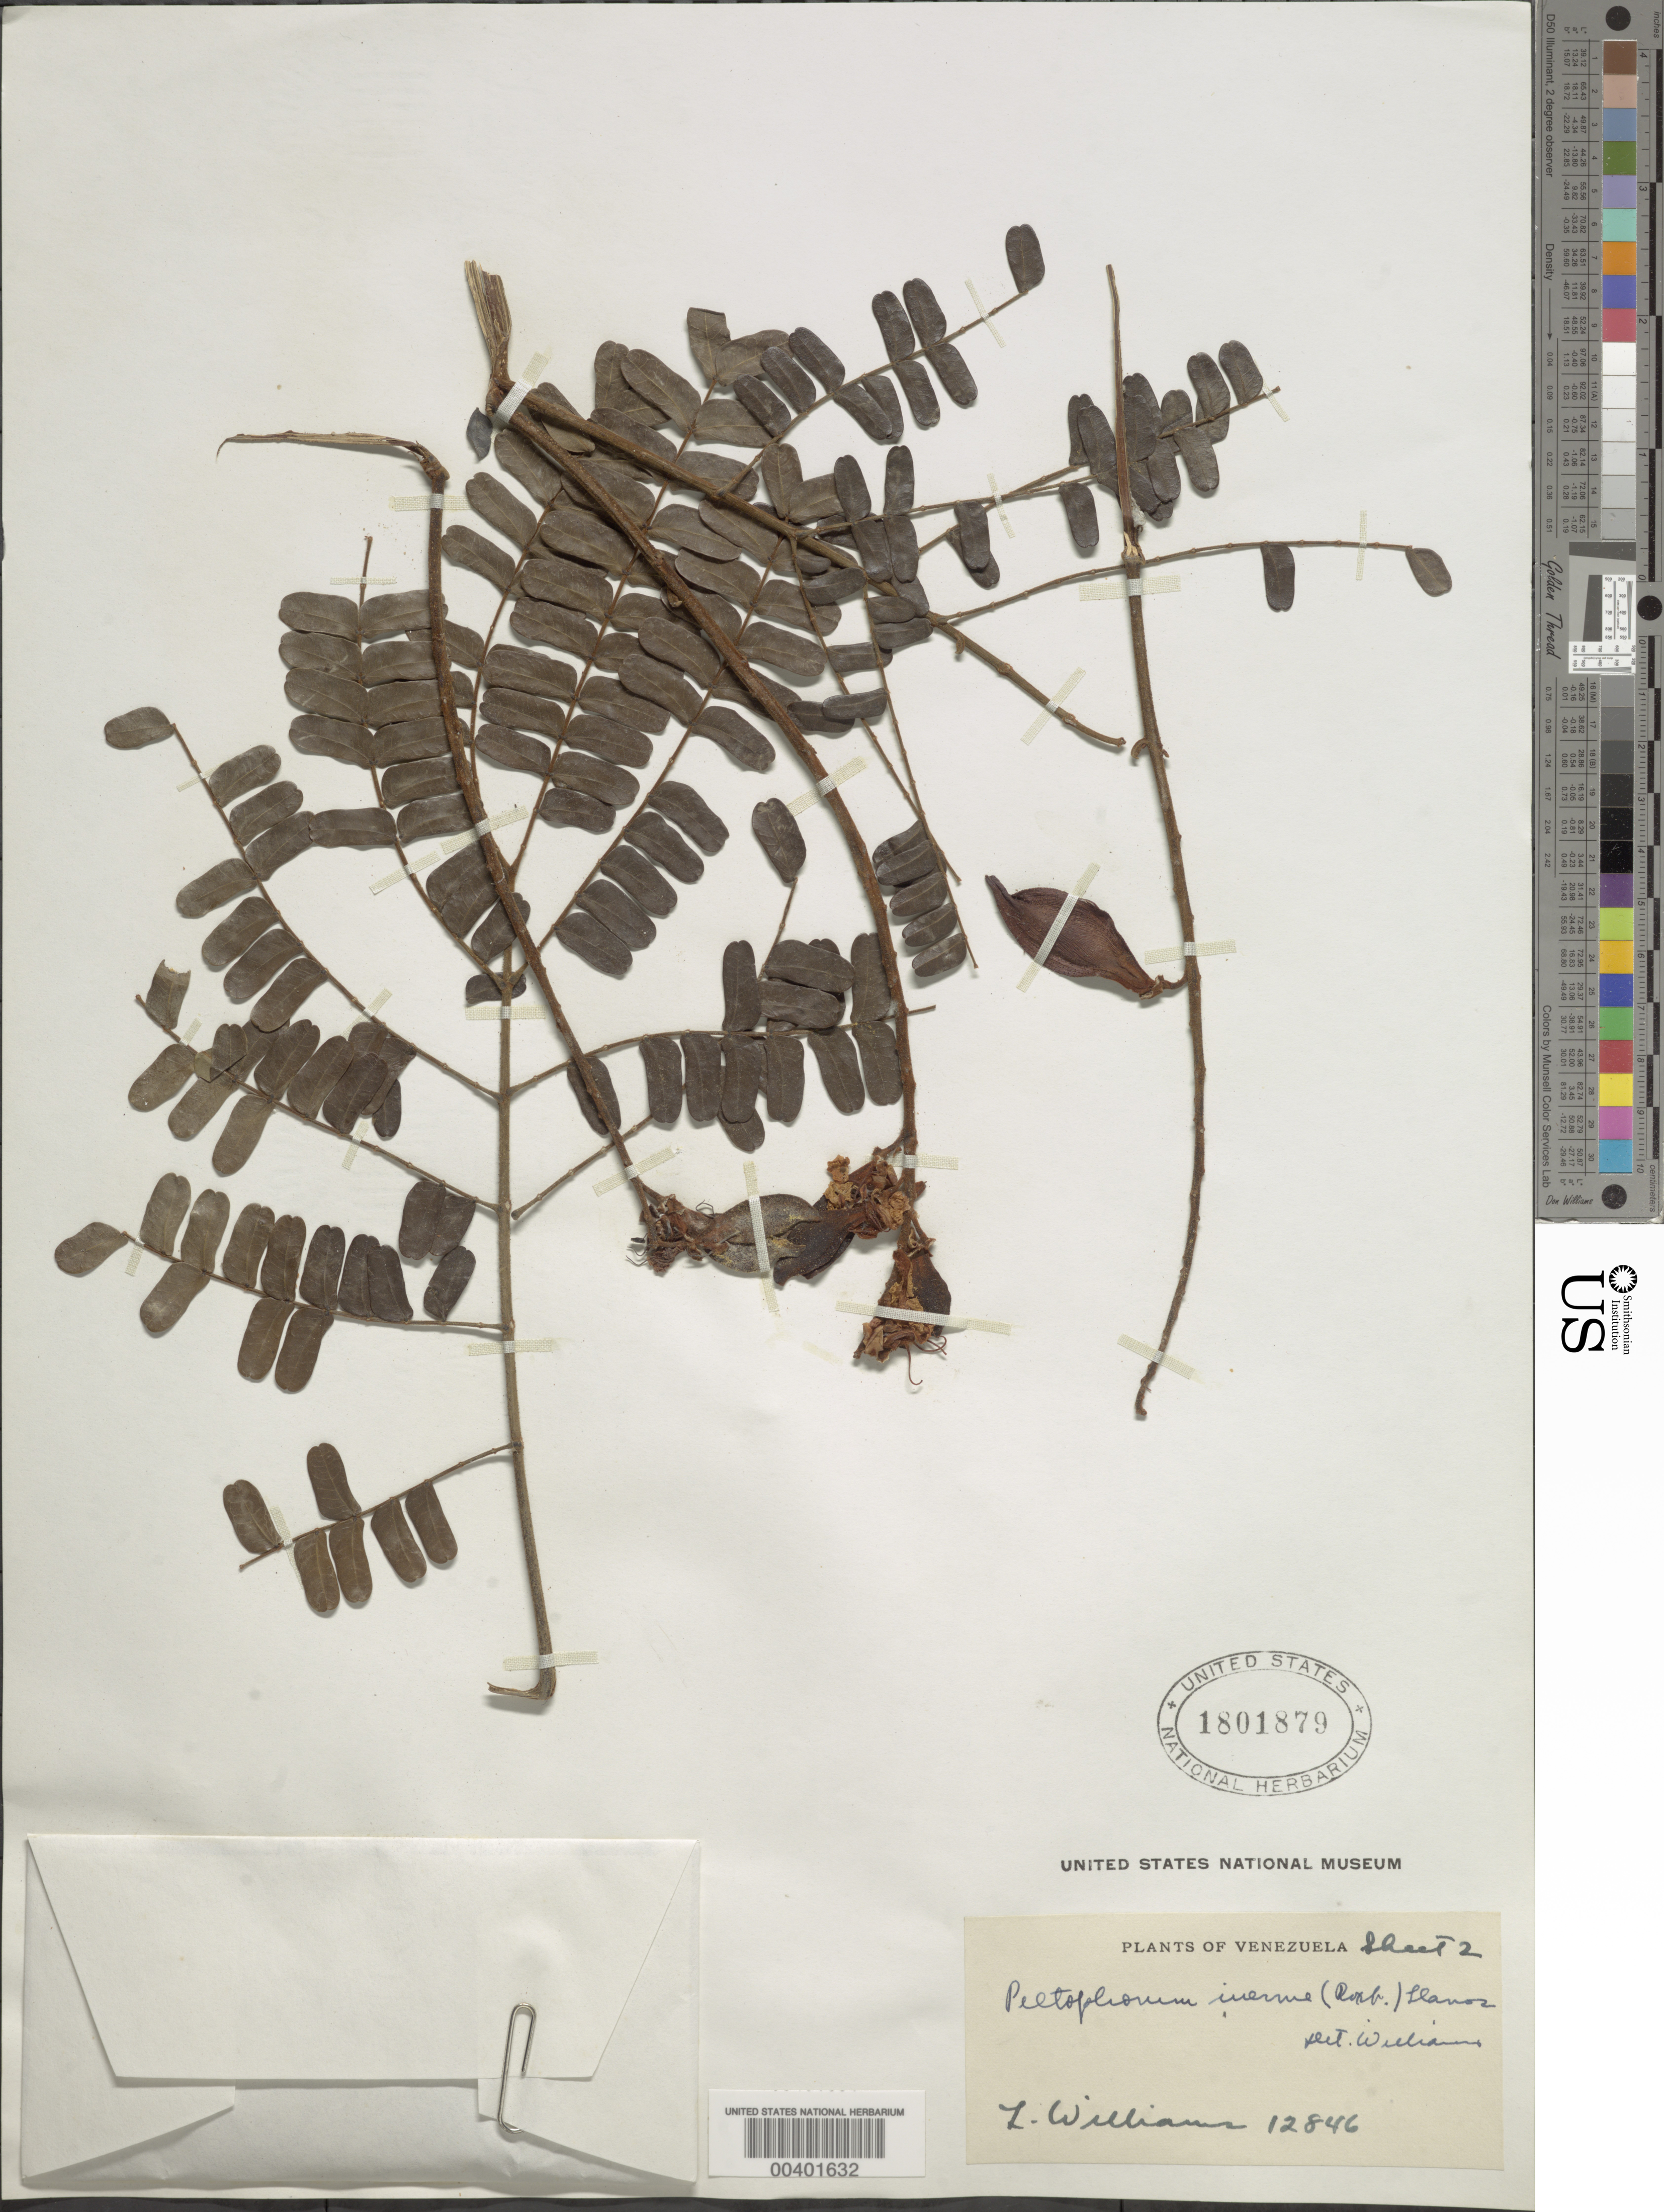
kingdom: Plantae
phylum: Tracheophyta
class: Magnoliopsida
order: Fabales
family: Fabaceae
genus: Peltophorum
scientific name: Peltophorum pterocarpum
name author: (DC.) Backer ex K. Heyne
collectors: Ll. Williams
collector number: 12846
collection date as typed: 15 Apr 1940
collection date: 1940-04-15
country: Venezuela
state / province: Bolivar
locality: Cuidad bolivar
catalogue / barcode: US 1801879